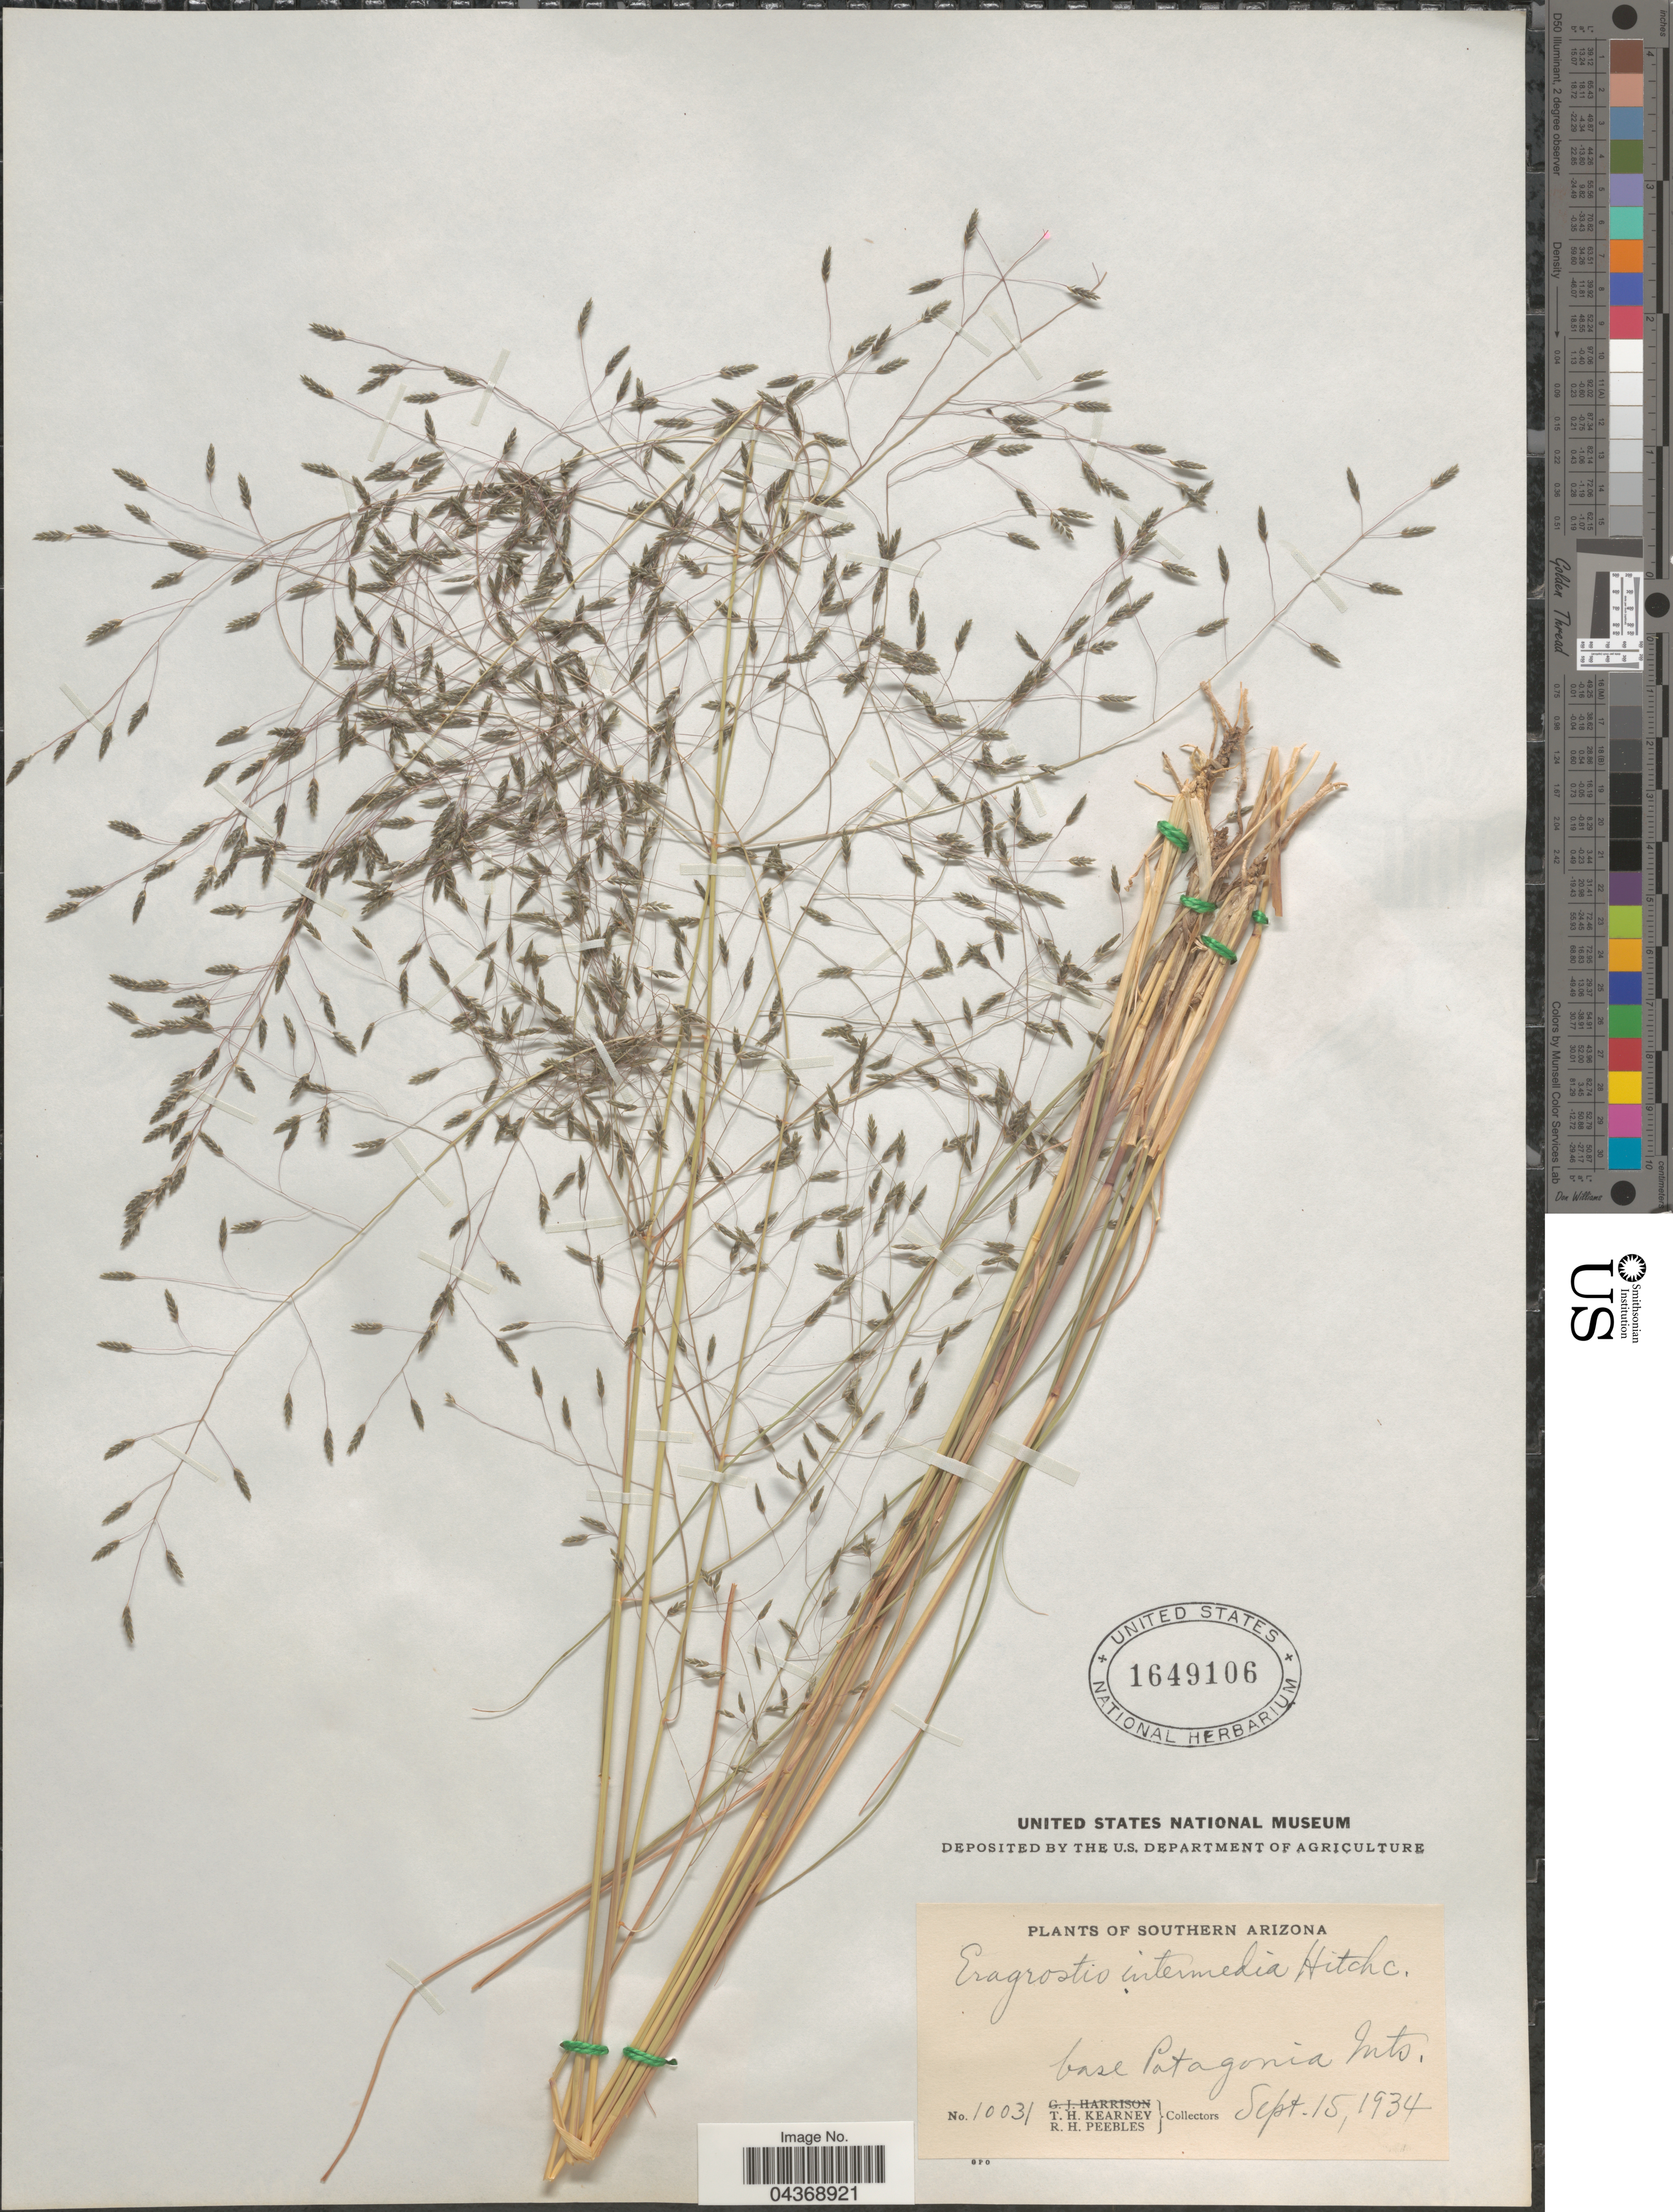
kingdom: Plantae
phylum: Tracheophyta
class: Liliopsida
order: Poales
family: Poaceae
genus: Eragrostis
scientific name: Eragrostis intermedia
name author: Hitchc.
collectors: T. H. Kearney & R. H. Peebles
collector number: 10031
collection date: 1934-09-15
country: United States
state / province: Arizona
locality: Southern Arizona. Base Patagonia Mts.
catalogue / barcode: US 1649106